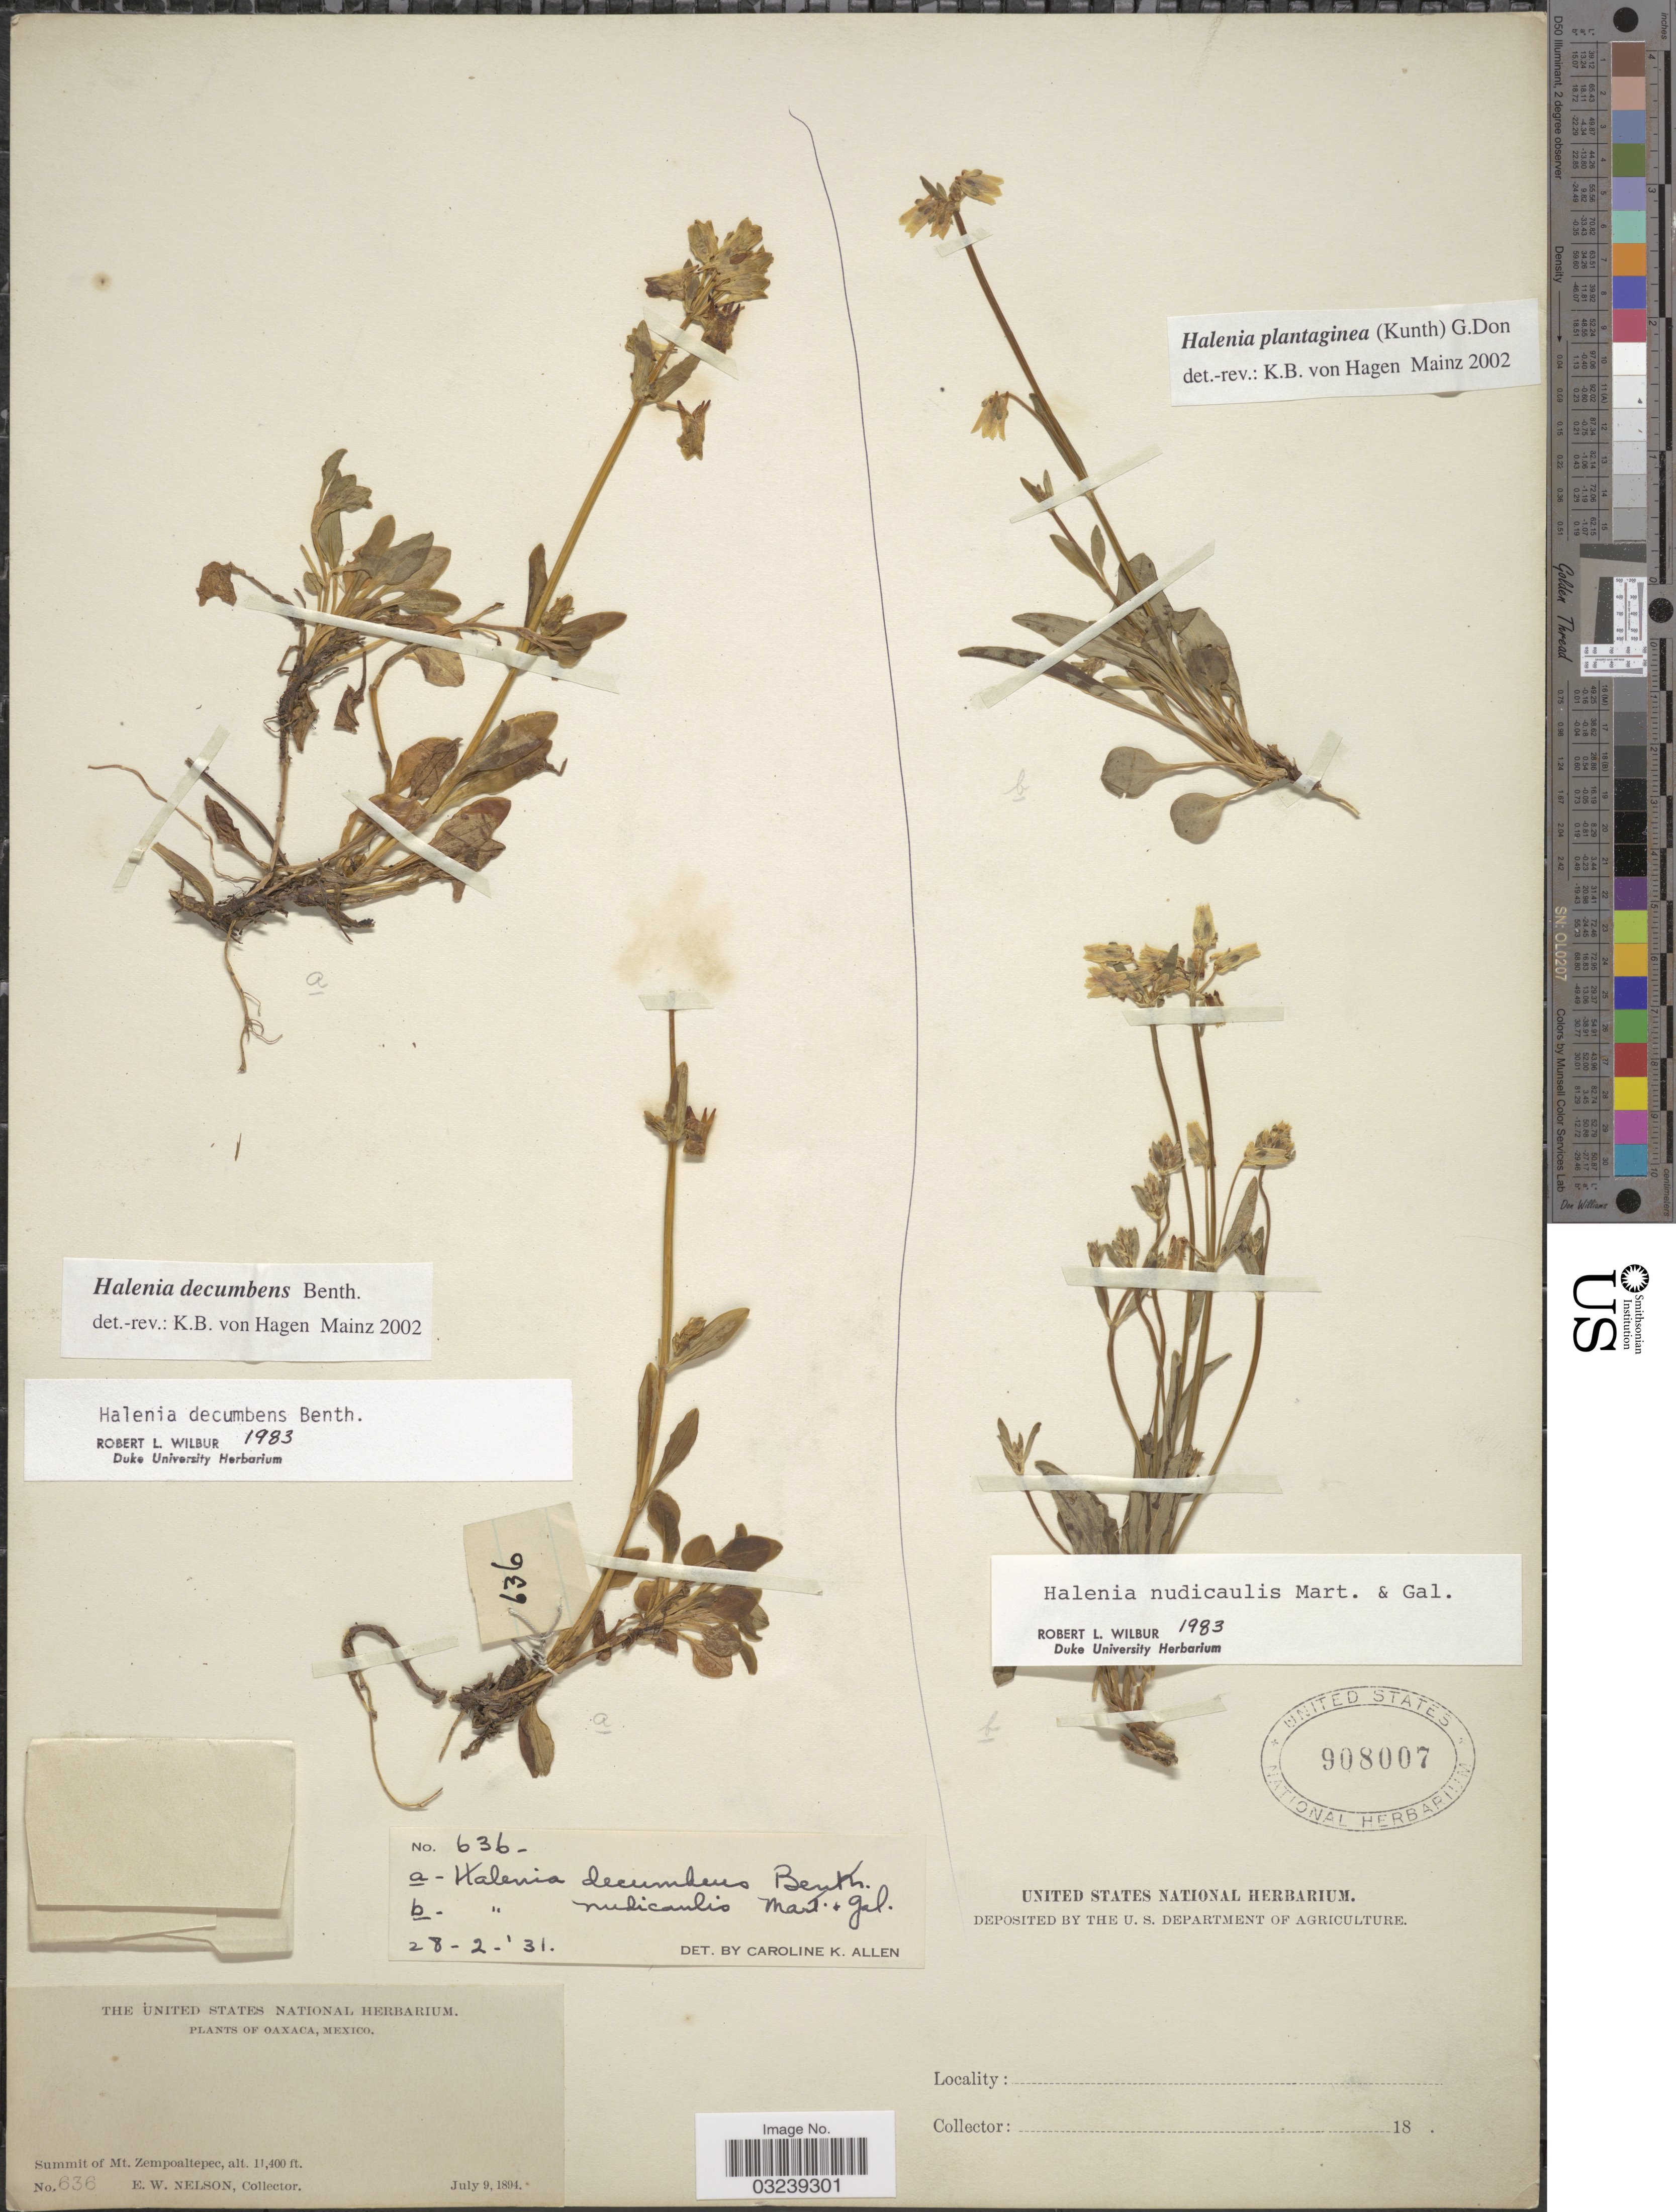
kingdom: Plantae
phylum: Tracheophyta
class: Magnoliopsida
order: Gentianales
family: Gentianaceae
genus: Halenia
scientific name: Halenia decumbens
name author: Benth.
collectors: E. W. Nelson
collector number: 636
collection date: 1894-07-09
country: Mexico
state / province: Oaxaca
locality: Summit of Mt. Zempoaltepec.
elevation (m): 3475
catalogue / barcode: US 908007